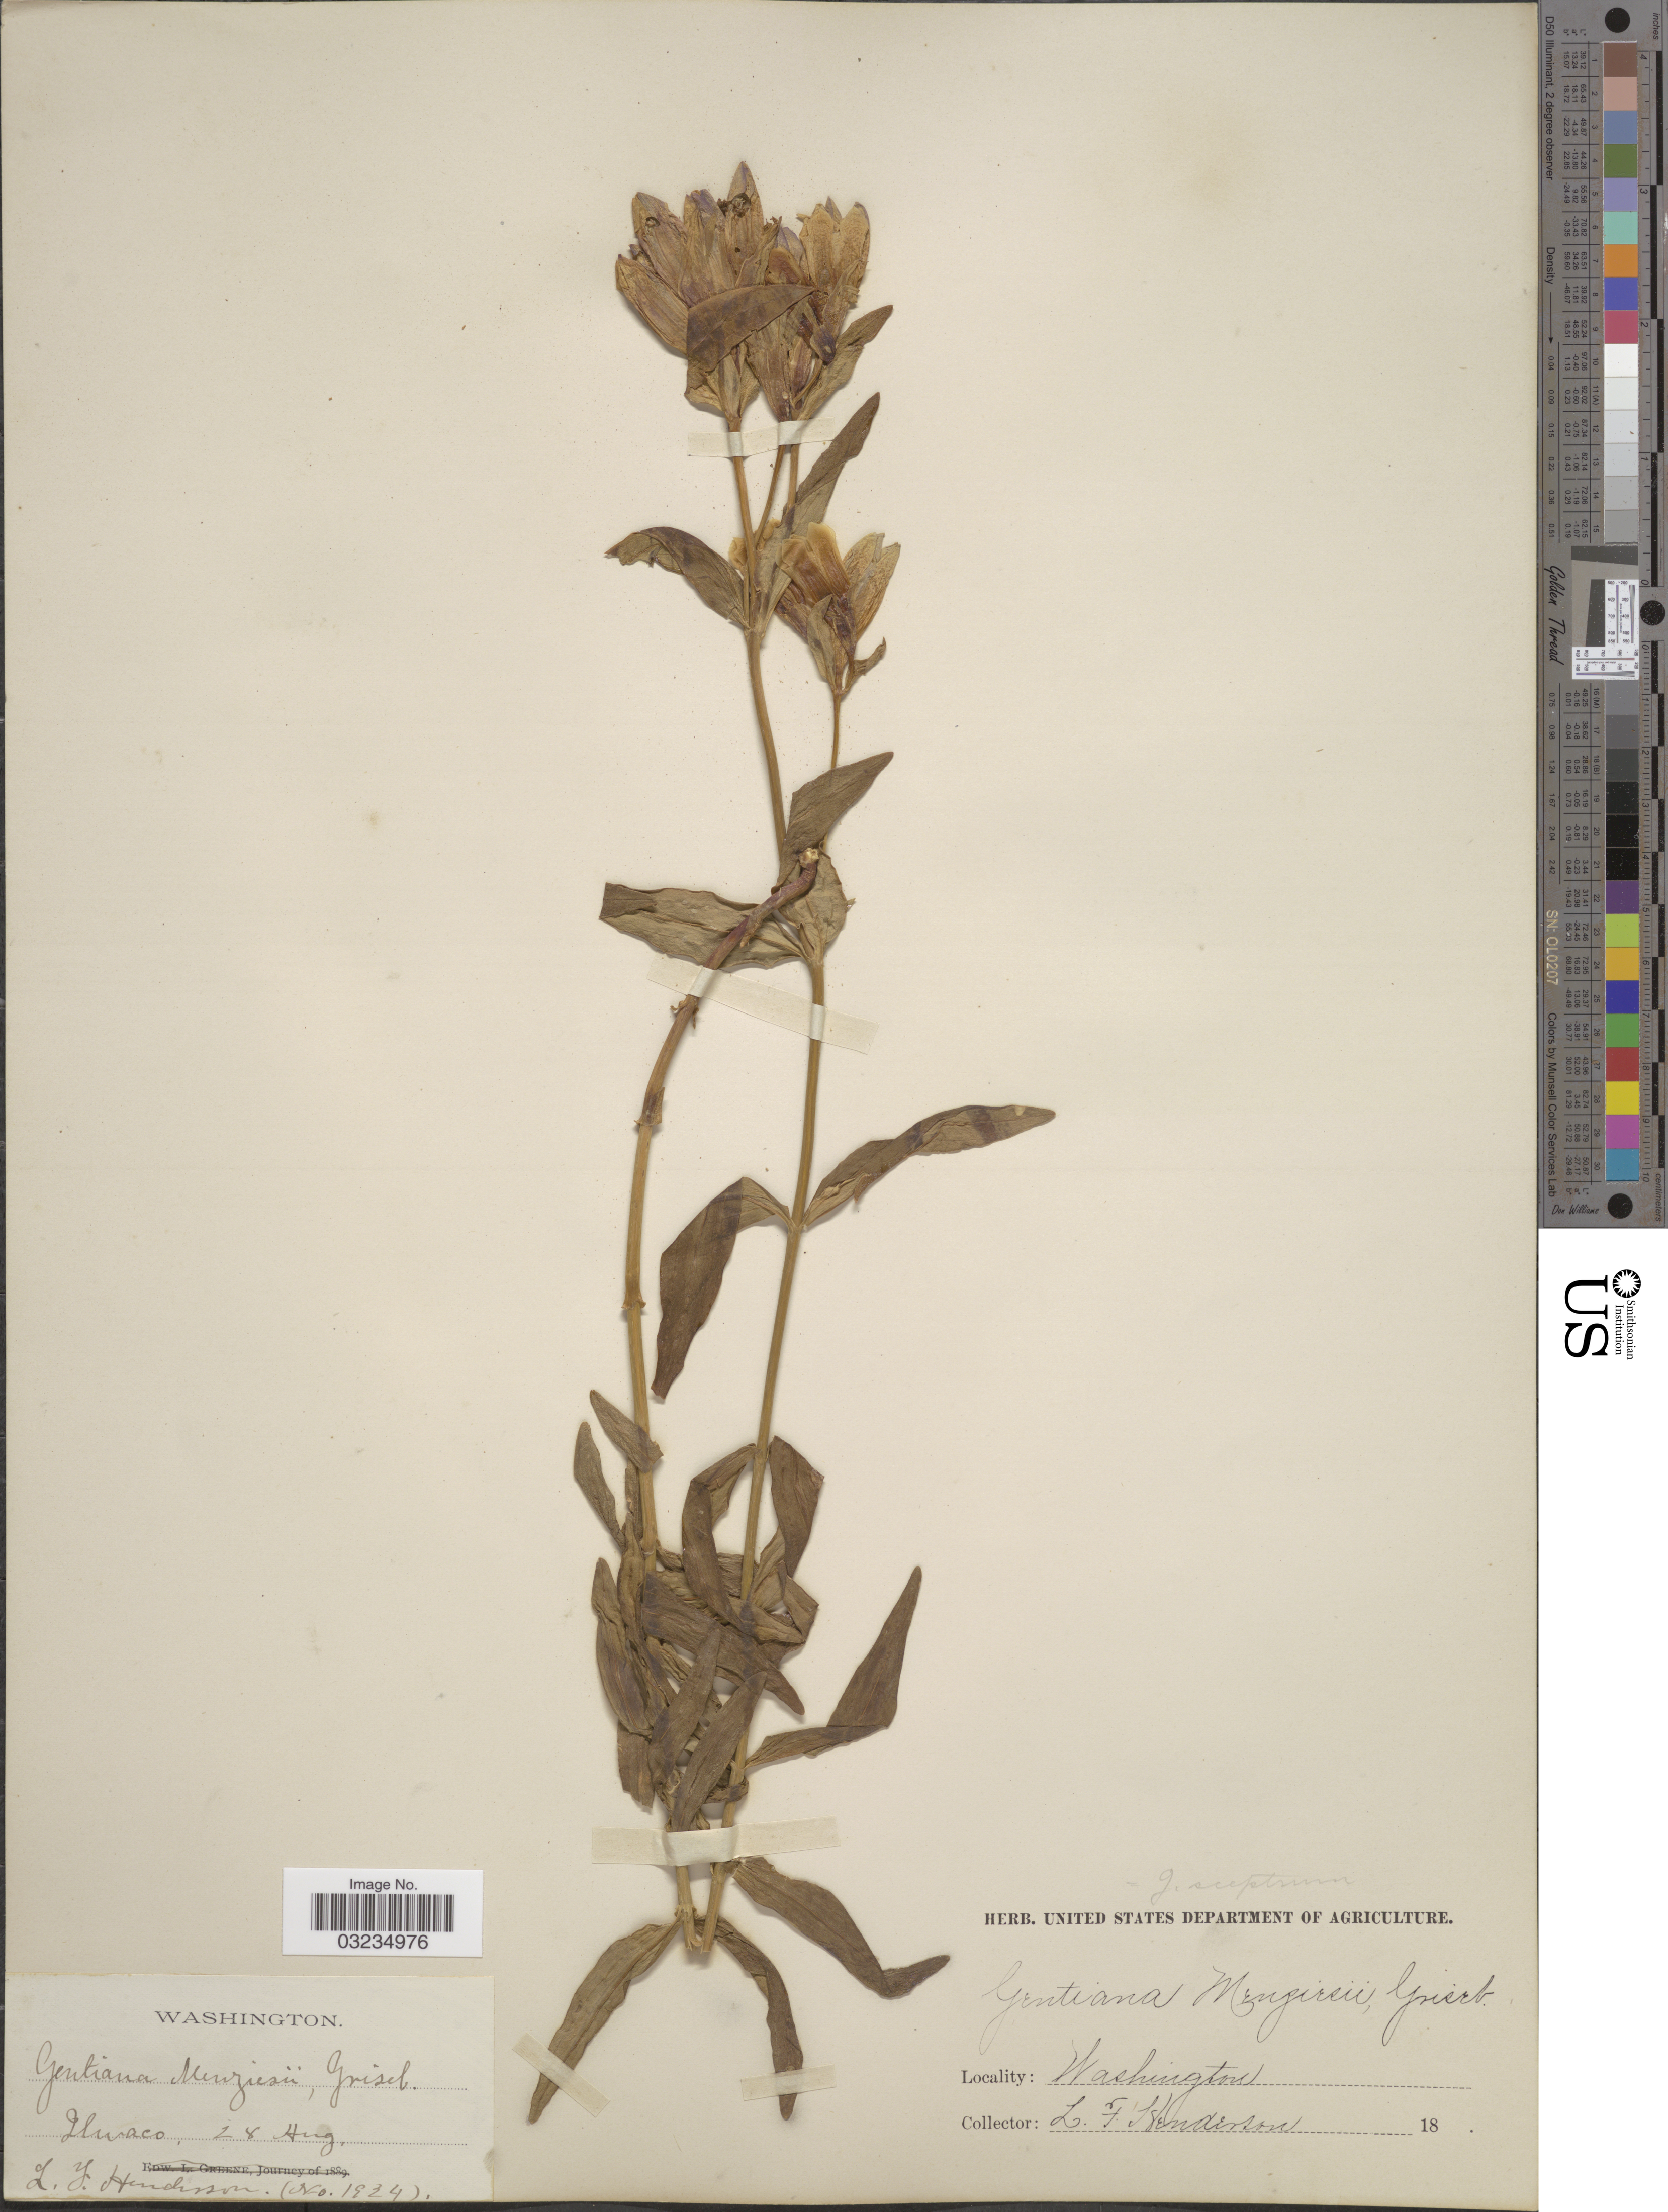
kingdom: Plantae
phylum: Tracheophyta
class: Magnoliopsida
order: Gentianales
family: Gentianaceae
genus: Gentiana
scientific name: Gentiana sceptrum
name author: Griseb.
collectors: L. Henderson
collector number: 1924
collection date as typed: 24 Aug 18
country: United States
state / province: Washington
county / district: Pacific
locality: Ilwaco.